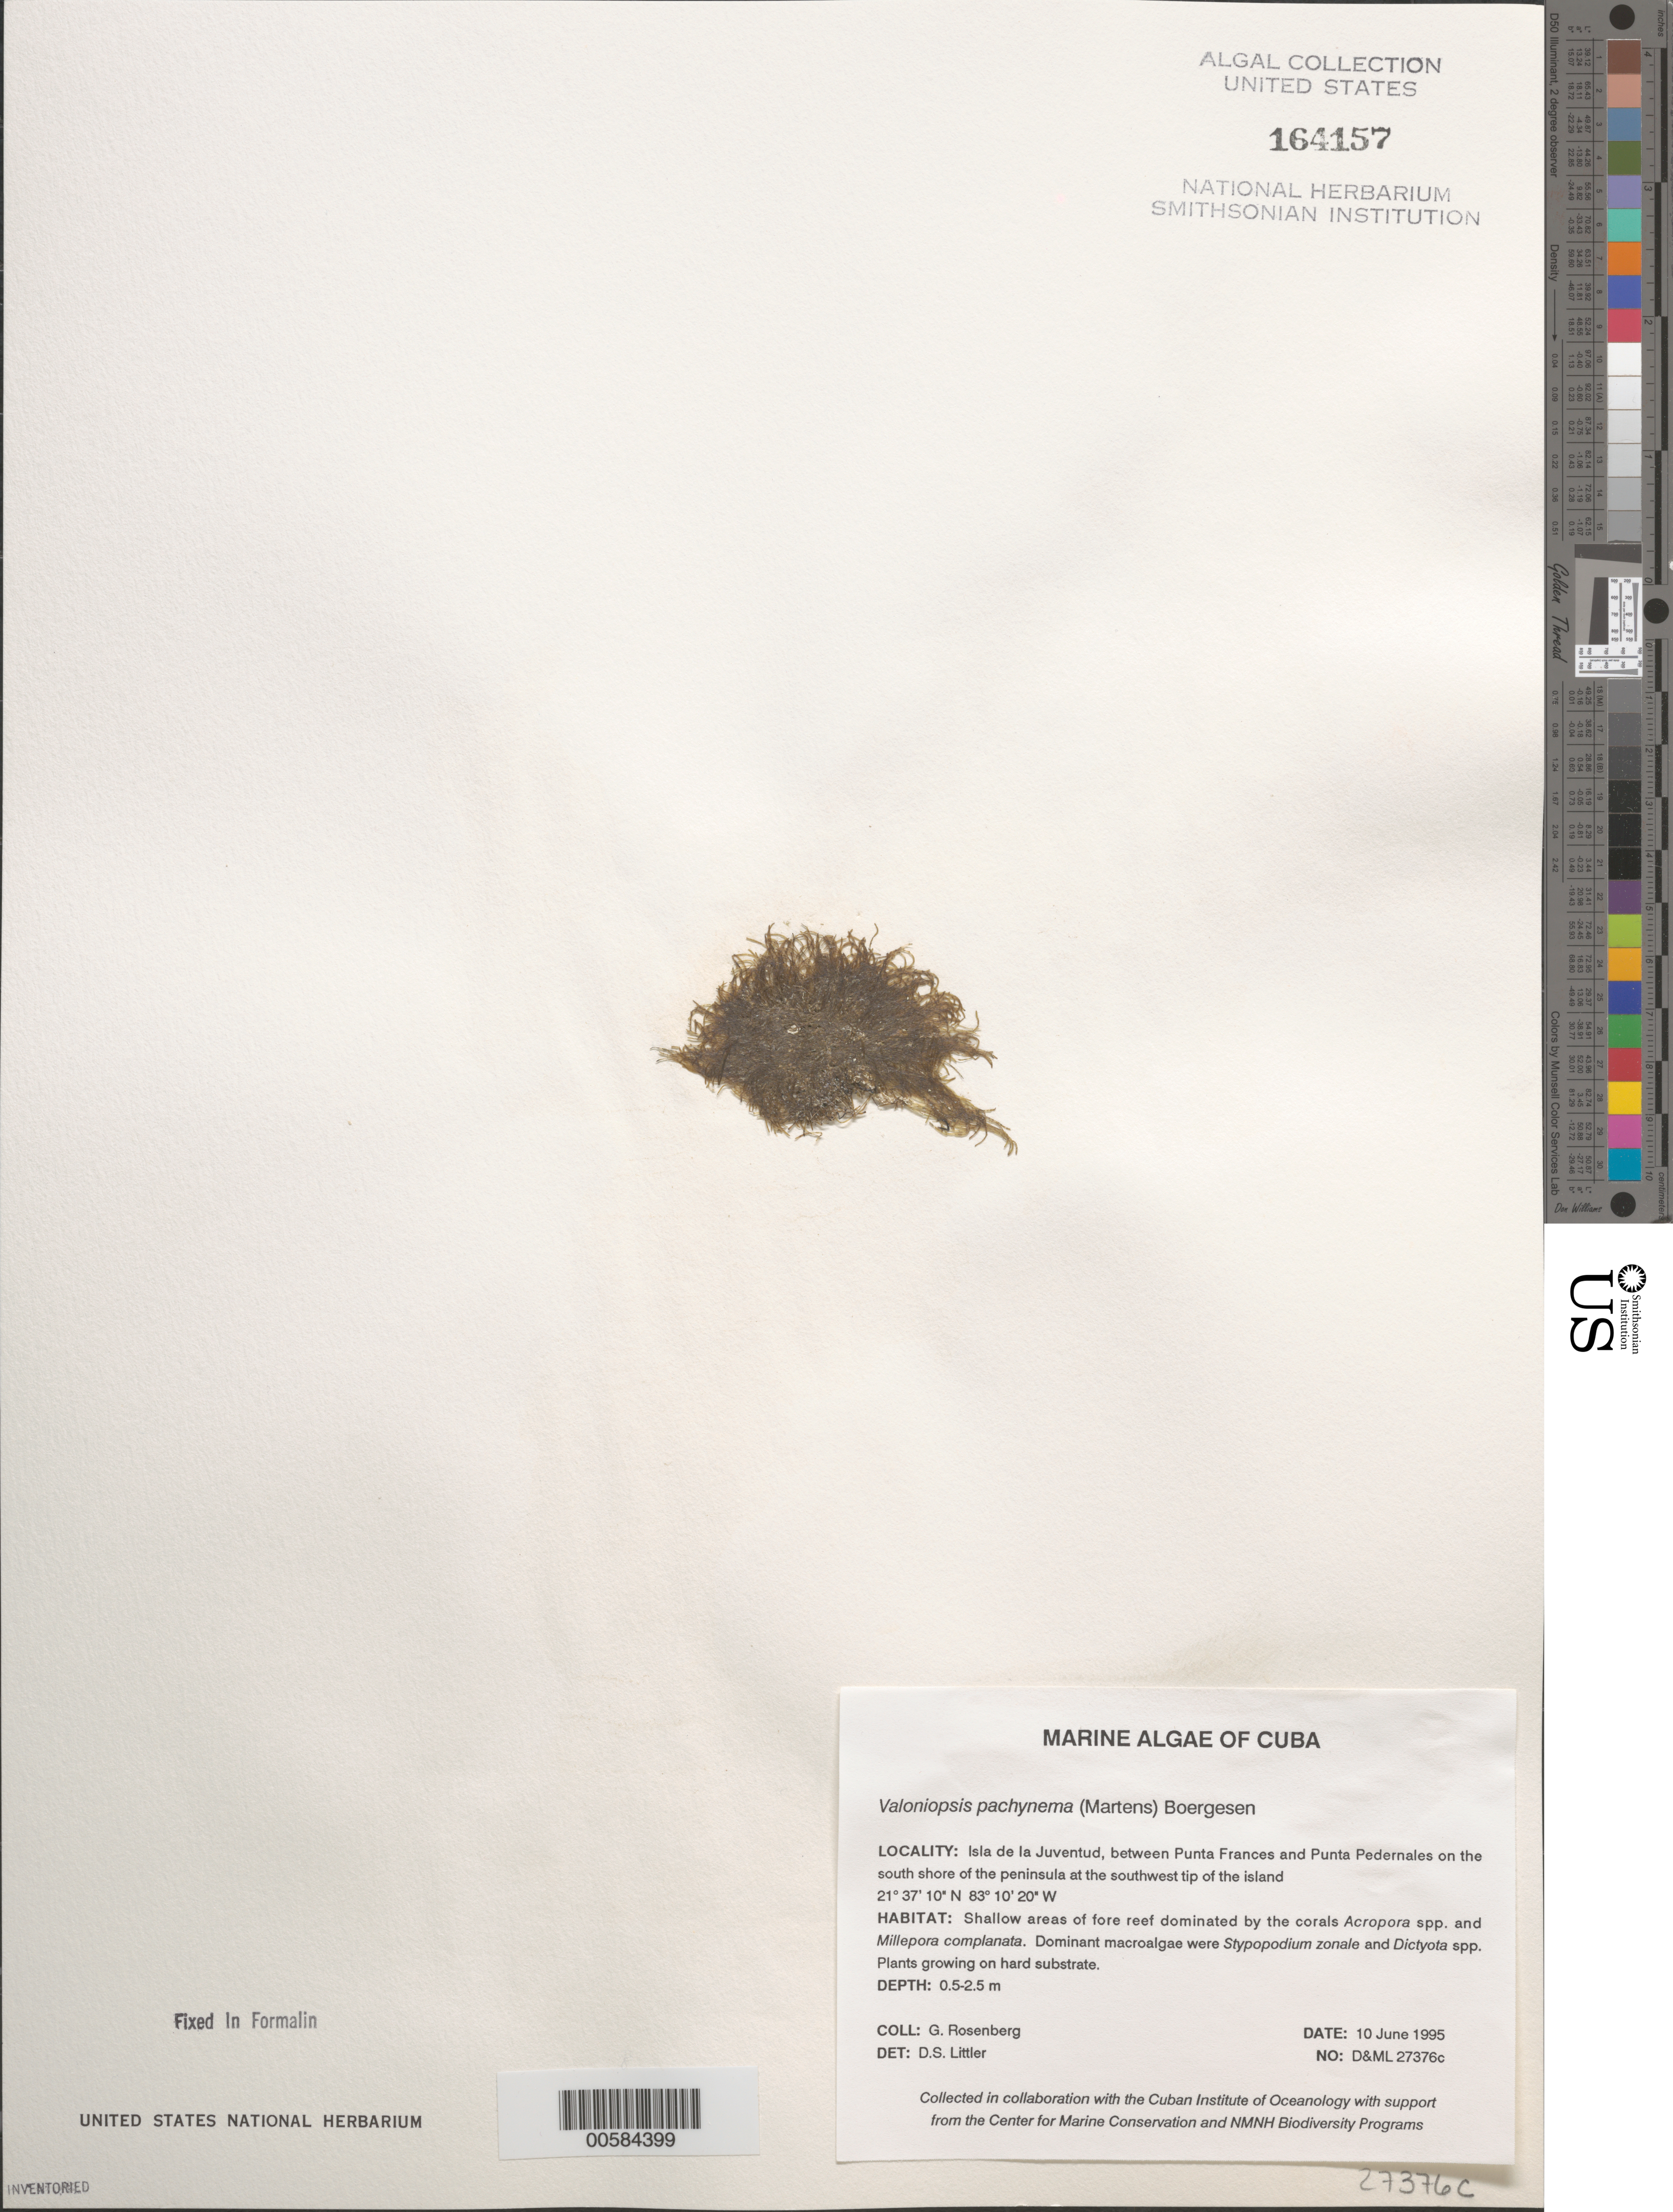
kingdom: Plantae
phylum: Chlorophyta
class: Ulvophyceae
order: Siphonocladales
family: Valoniaceae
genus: Valoniopsis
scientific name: Valoniopsis pachynema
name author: (G. Martens) Børgesen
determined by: Littler, D. S.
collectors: G. Rosenberg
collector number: D&ML 27376c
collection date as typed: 10 Jun 1995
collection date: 1995-06-10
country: Cuba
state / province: Isla de La Juventud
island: Isla de la Juventud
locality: Between Punta Frances and Punta Pedernales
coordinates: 21 37' 10" N, 83 10' 20" W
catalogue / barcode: US 164157